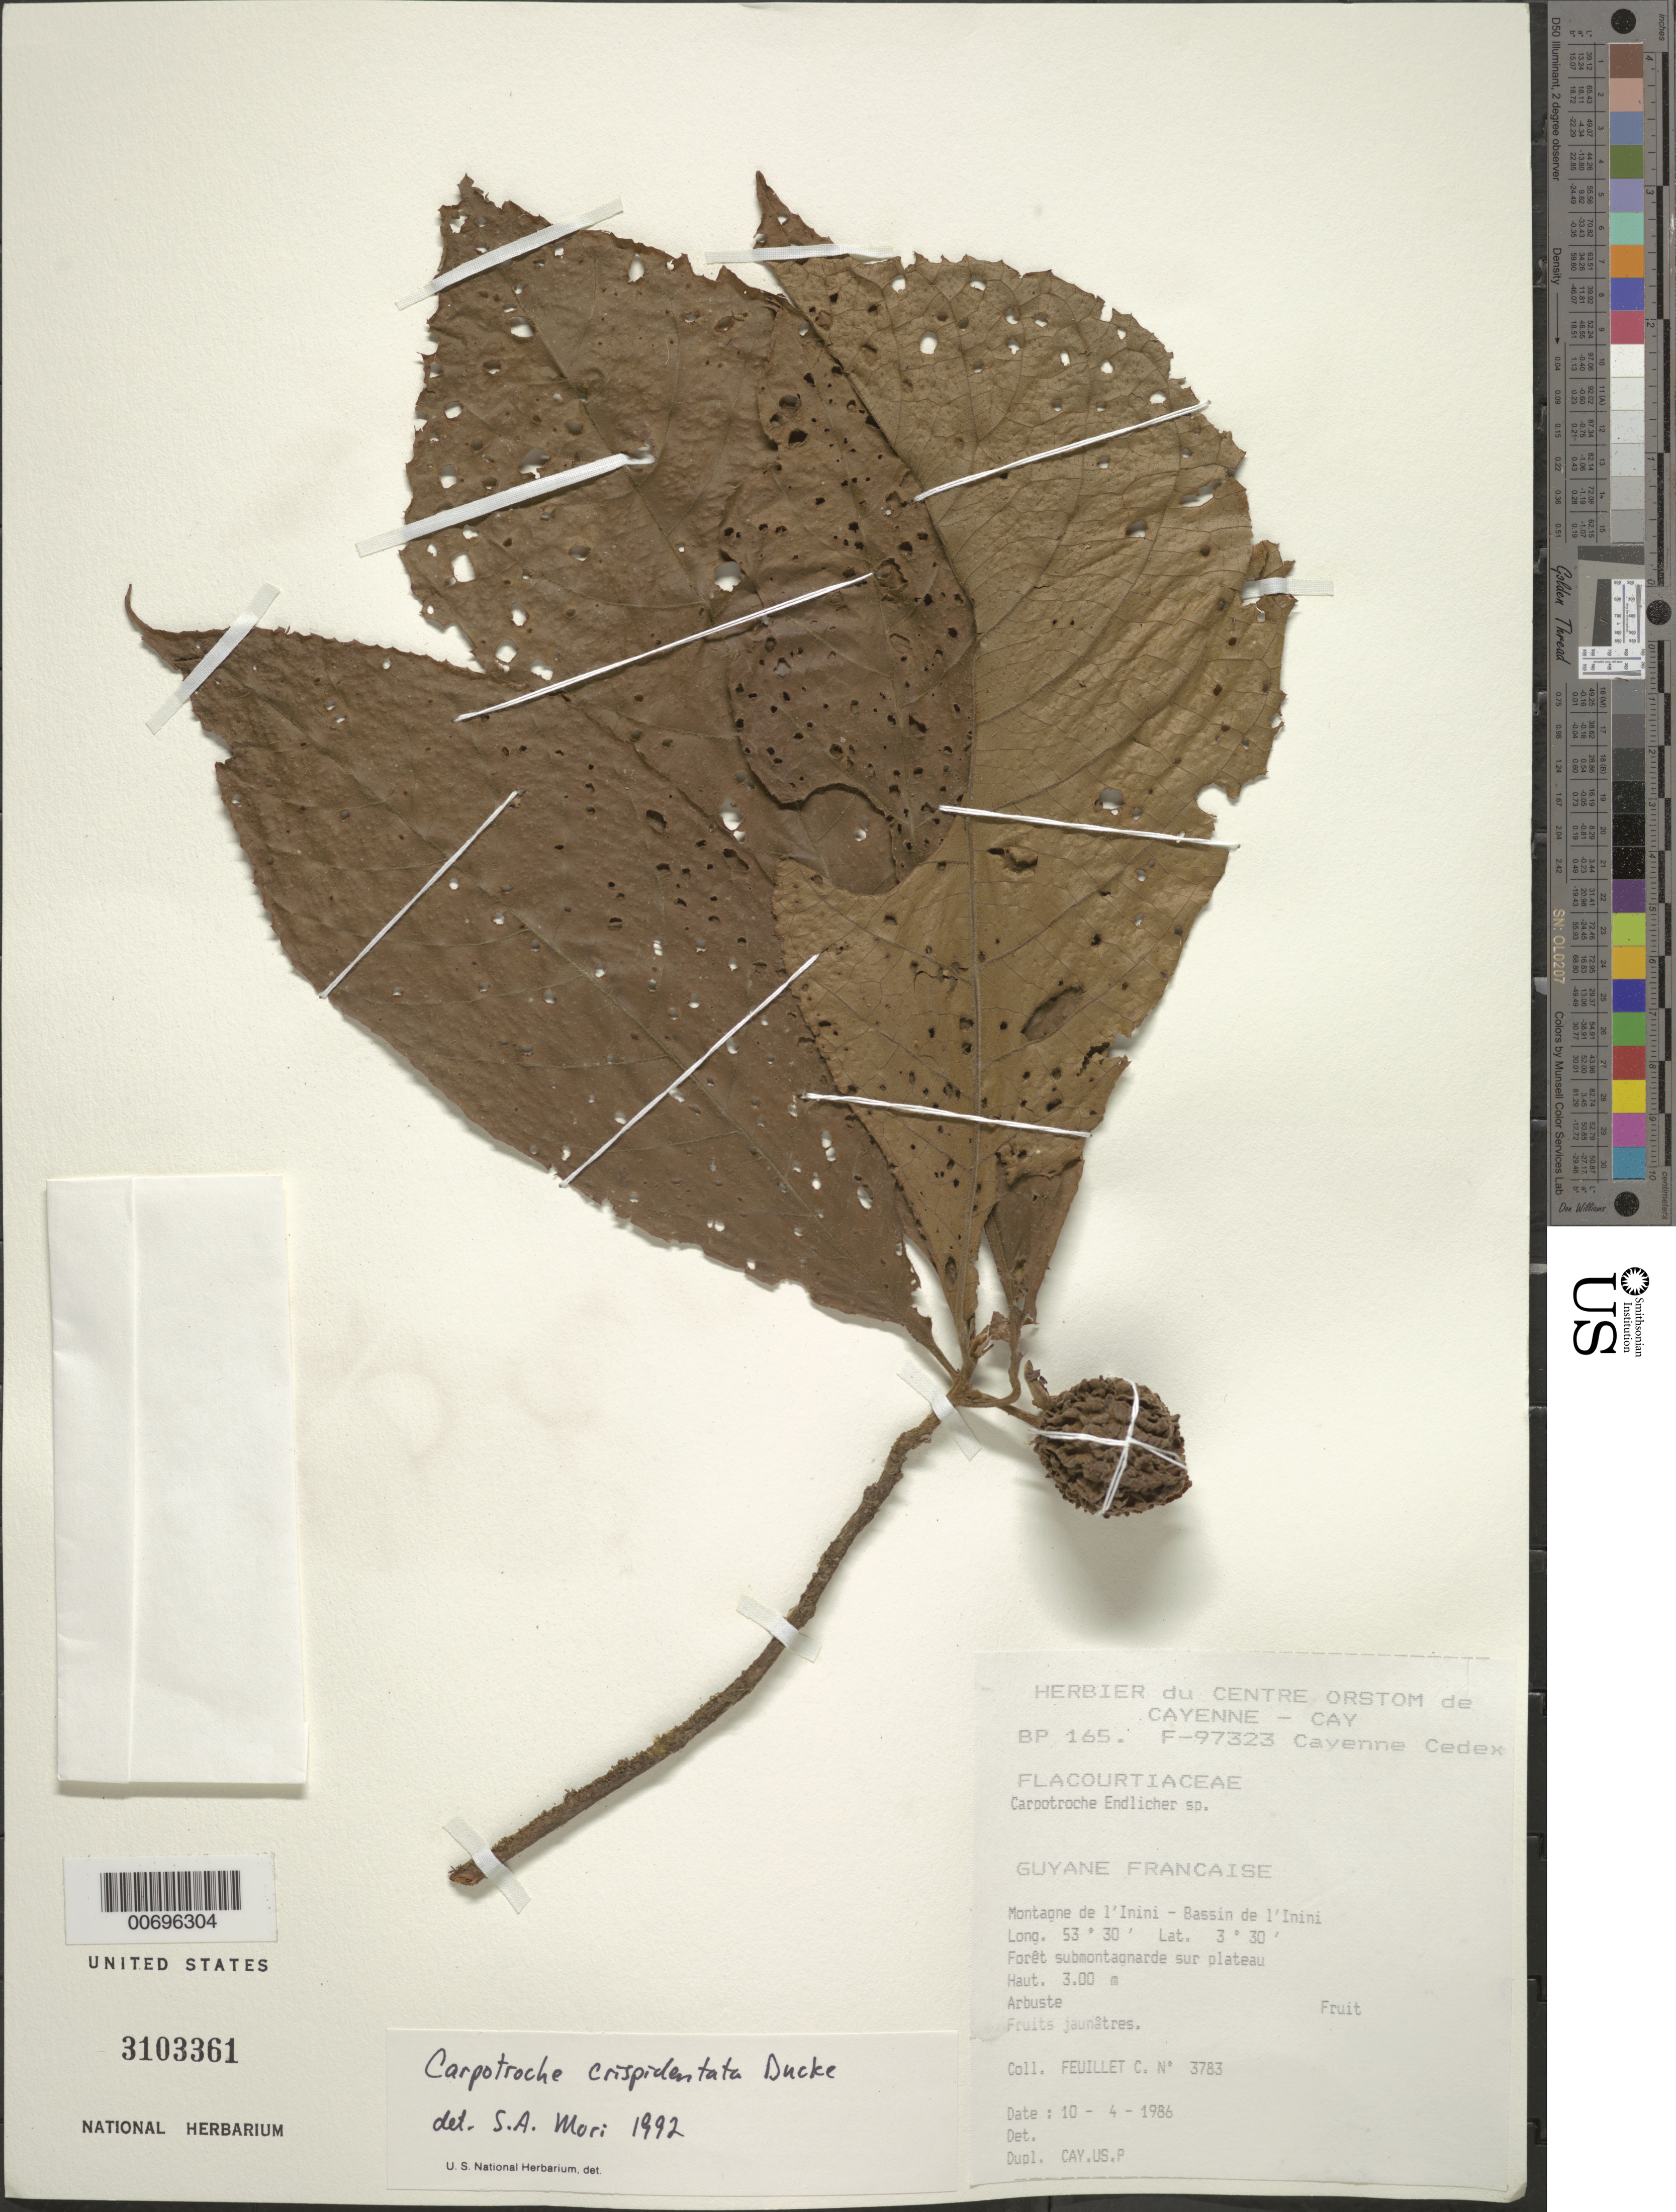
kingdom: Plantae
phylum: Tracheophyta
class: Magnoliopsida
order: Malpighiales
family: Achariaceae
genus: Carpotroche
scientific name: Carpotroche crispidentata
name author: Ducke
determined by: Mori, Scott A.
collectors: C. Feuillet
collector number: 3783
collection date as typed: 10-Apr-86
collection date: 1986-04-10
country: French Guiana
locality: Montagne de l'Inini, Bassin de l'Inini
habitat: Submontane forest on plateau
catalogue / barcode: US 3103361